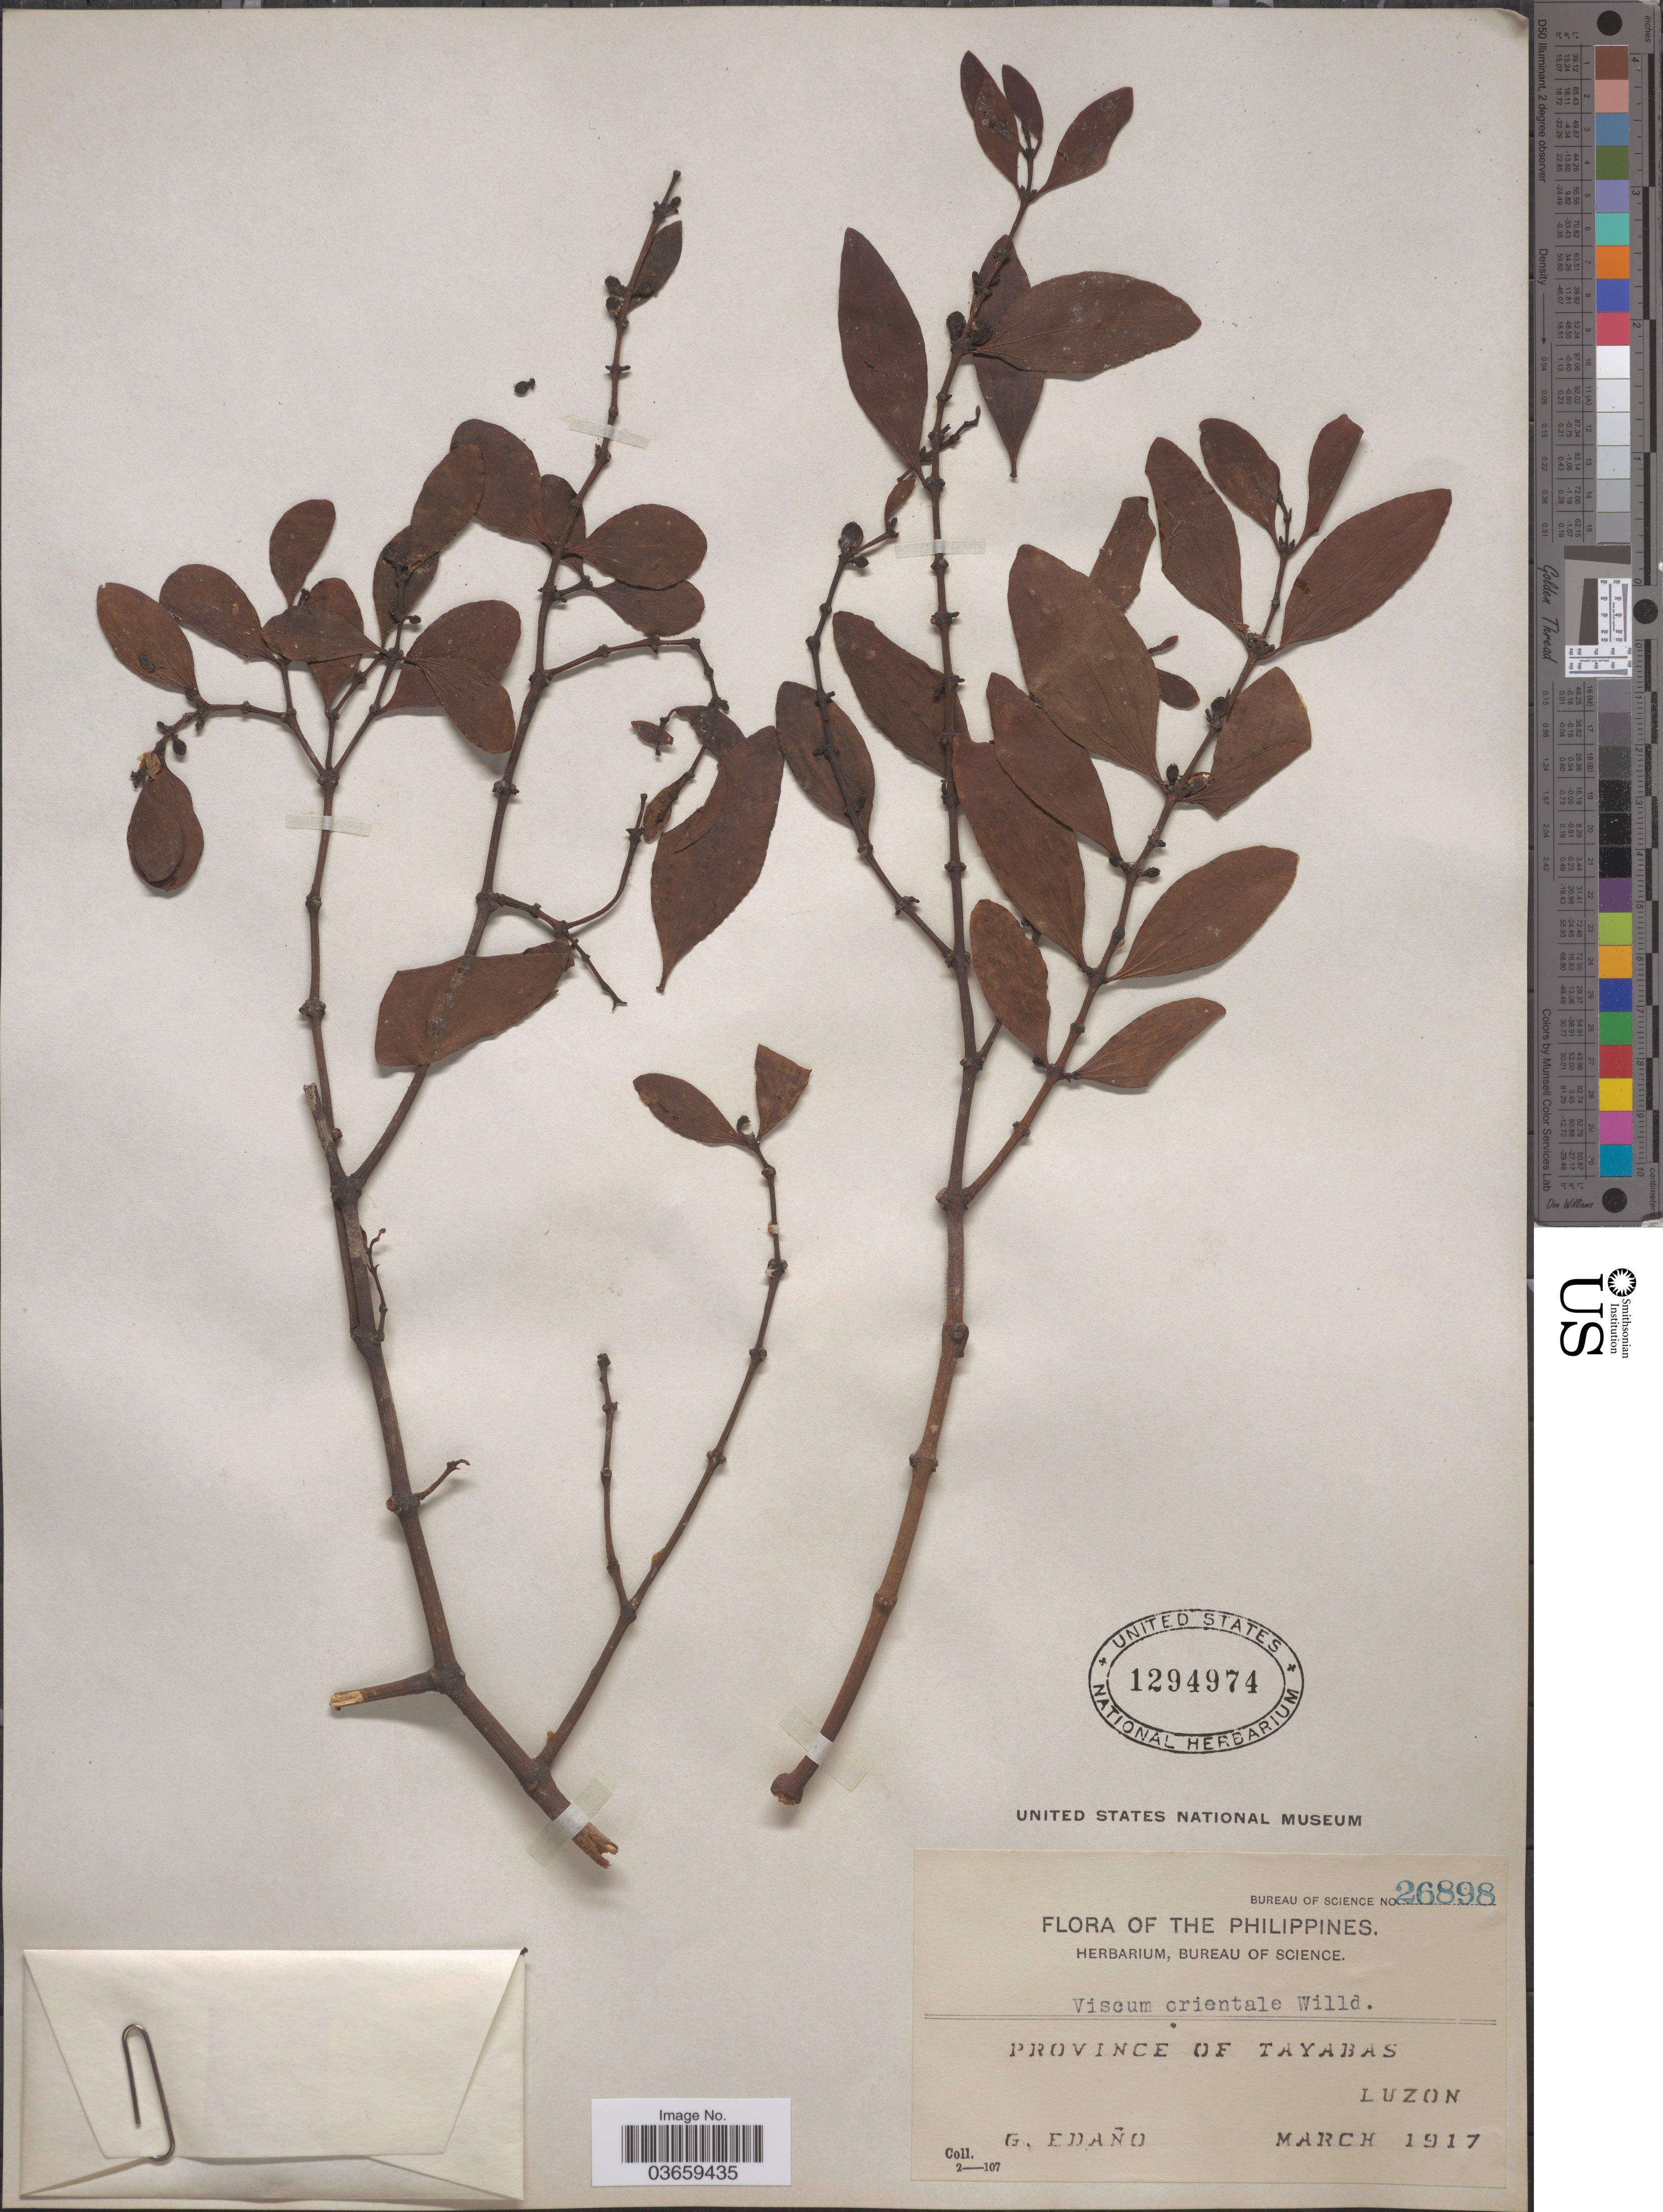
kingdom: Plantae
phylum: Tracheophyta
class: Magnoliopsida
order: Santalales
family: Viscaceae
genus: Viscum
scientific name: Viscum orientale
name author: DC.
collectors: G. Edaño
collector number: Bureau of Science 26898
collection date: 1917-03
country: Philippines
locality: Province of Tayabas, Luzon.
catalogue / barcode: US 1294974